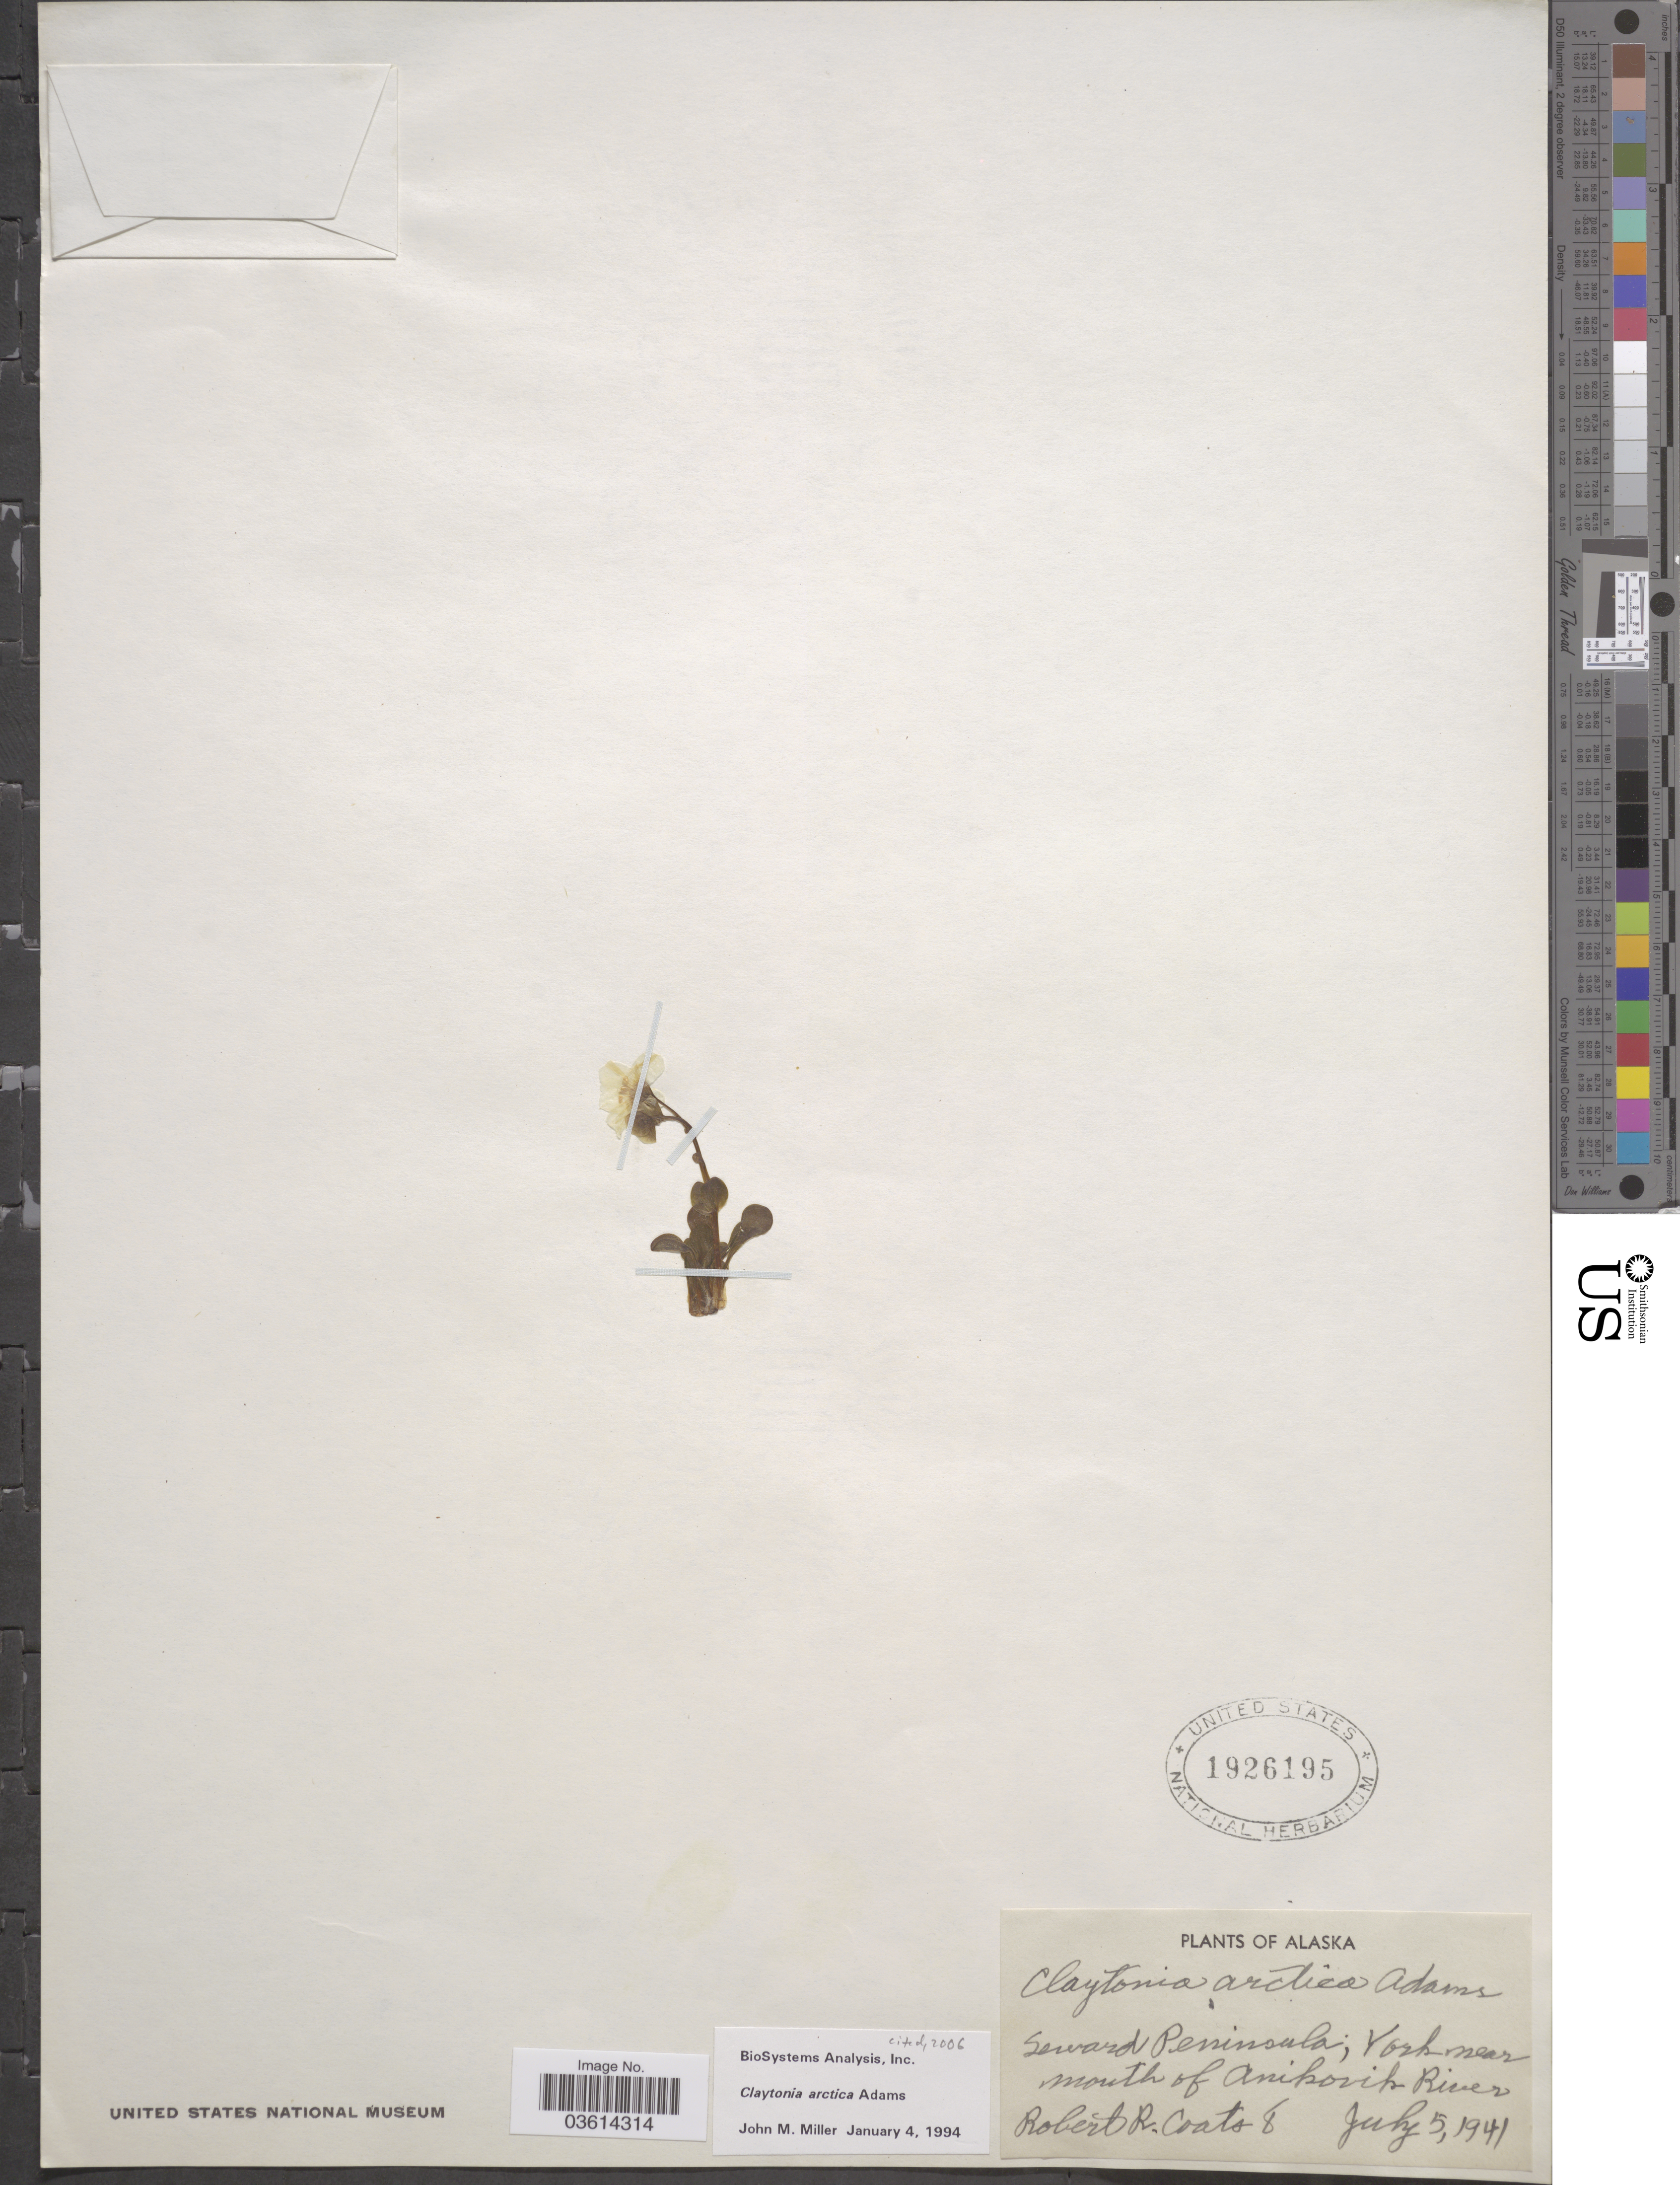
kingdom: Plantae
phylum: Tracheophyta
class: Magnoliopsida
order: Caryophyllales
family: Montiaceae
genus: Claytonia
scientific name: Claytonia arctica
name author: Adams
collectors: R. Coats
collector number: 8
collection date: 1941-07-05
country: United States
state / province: Alaska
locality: Seward Peninsula; York near mouth of Anikovik River.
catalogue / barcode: US 1926195